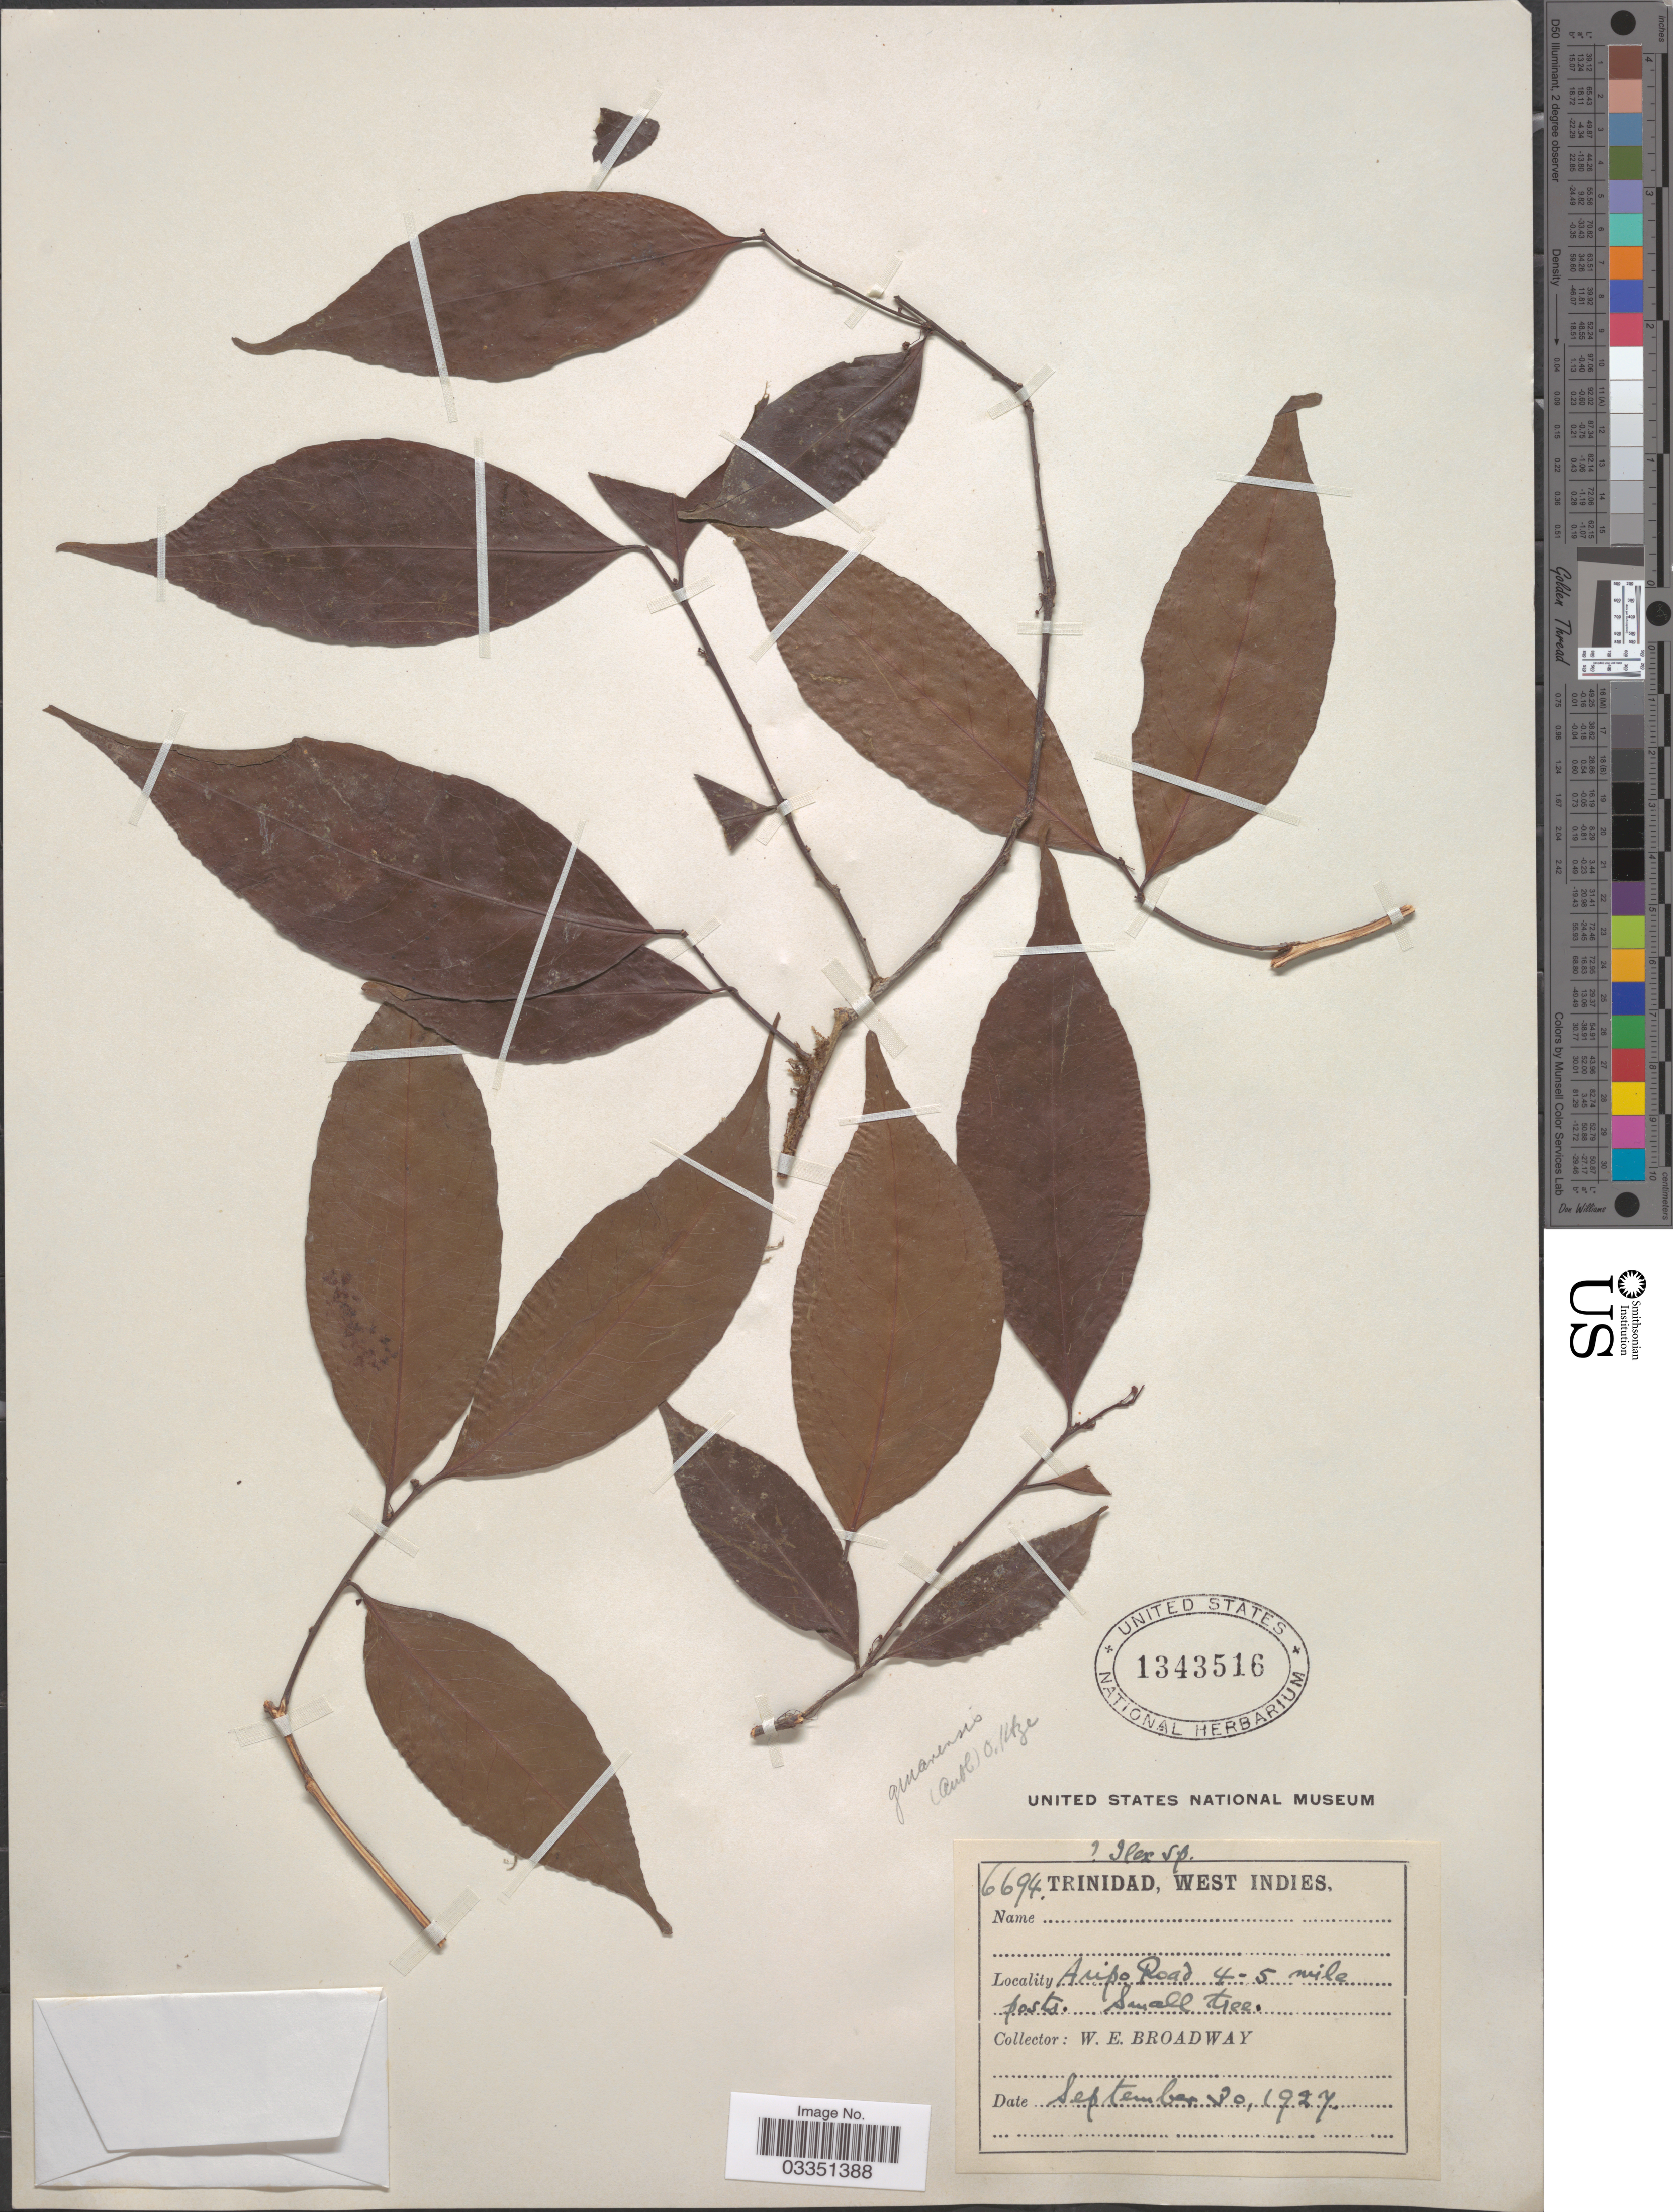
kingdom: Plantae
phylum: Tracheophyta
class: Magnoliopsida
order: Aquifoliales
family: Aquifoliaceae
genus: Ilex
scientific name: Ilex sp.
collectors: W. E. Broadway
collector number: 6694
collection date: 1927-09-30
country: Trinidad and Tobago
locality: Trinidad, West Indies. Aripo Road 4-5 mile posts.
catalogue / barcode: US 1343516